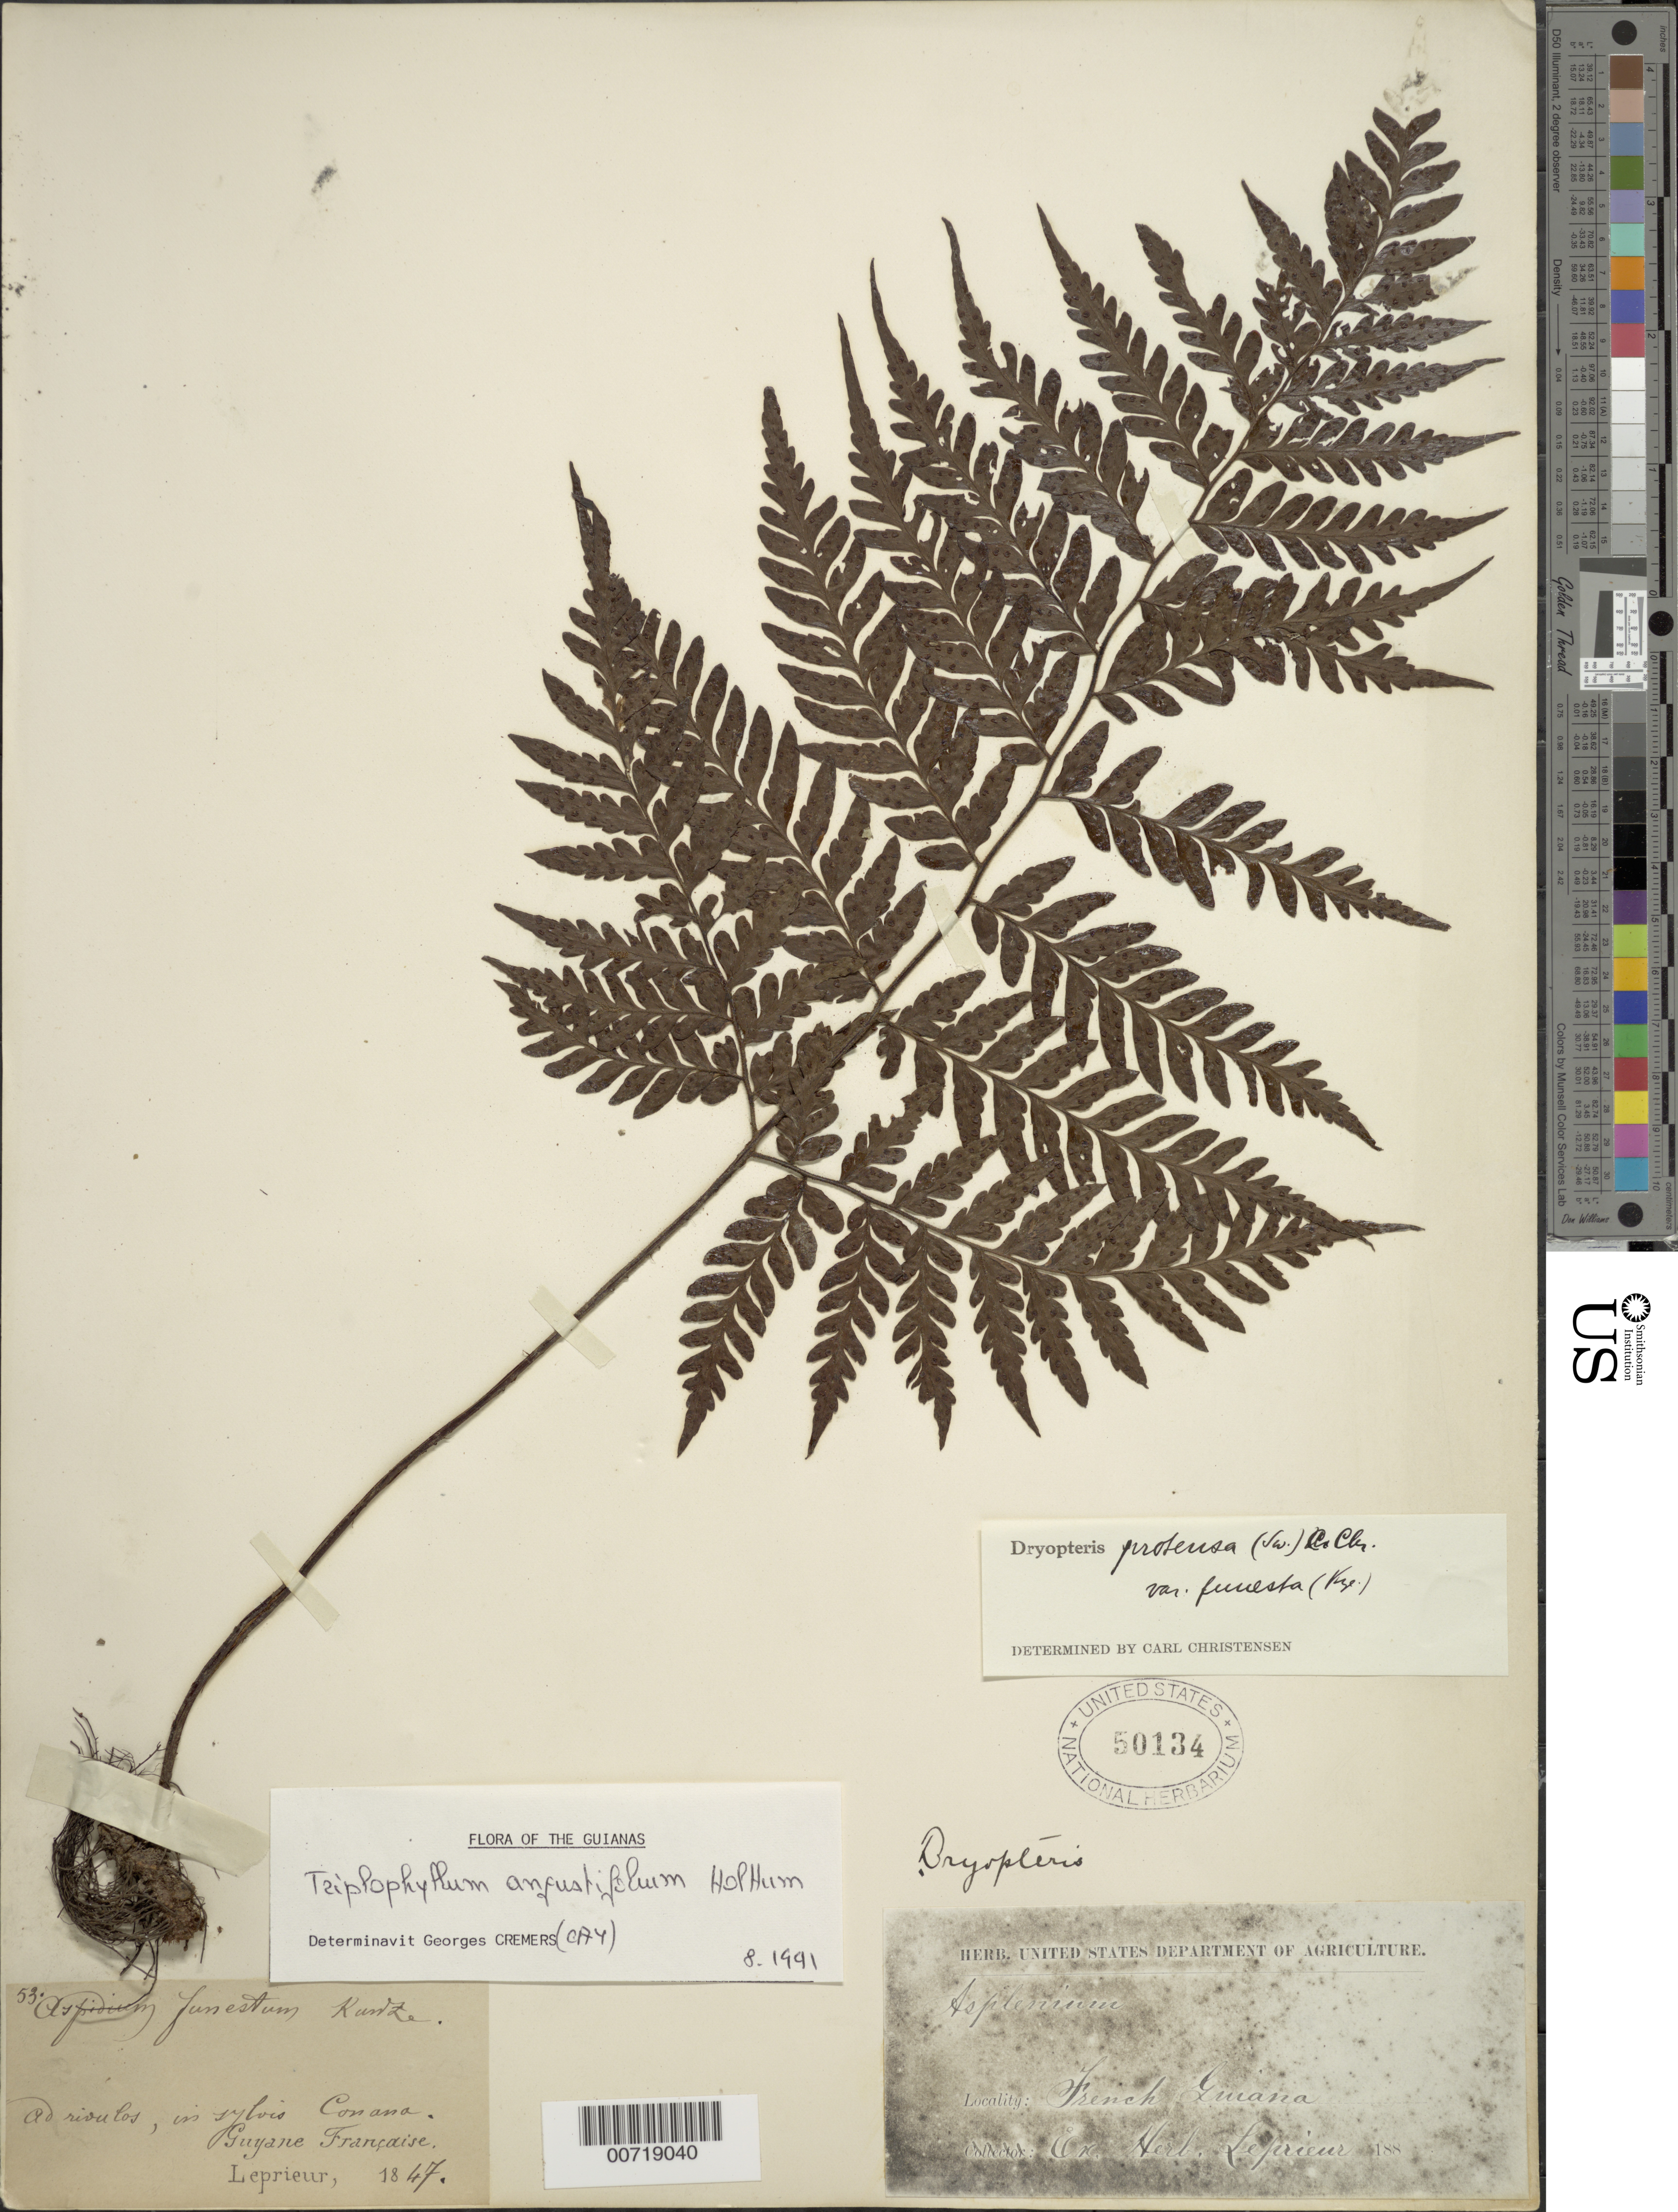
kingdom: Plantae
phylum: Tracheophyta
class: Polypodiopsida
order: Polypodiales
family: Tectariaceae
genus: Triplophyllum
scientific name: Triplophyllum angustifolium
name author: Holttum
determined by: Cremers, Georges A.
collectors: F. M. R. Leprieur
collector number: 53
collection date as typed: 1864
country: French Guiana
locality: Conana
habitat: Ad rivulos, in sylvis Conana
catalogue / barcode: US 50134